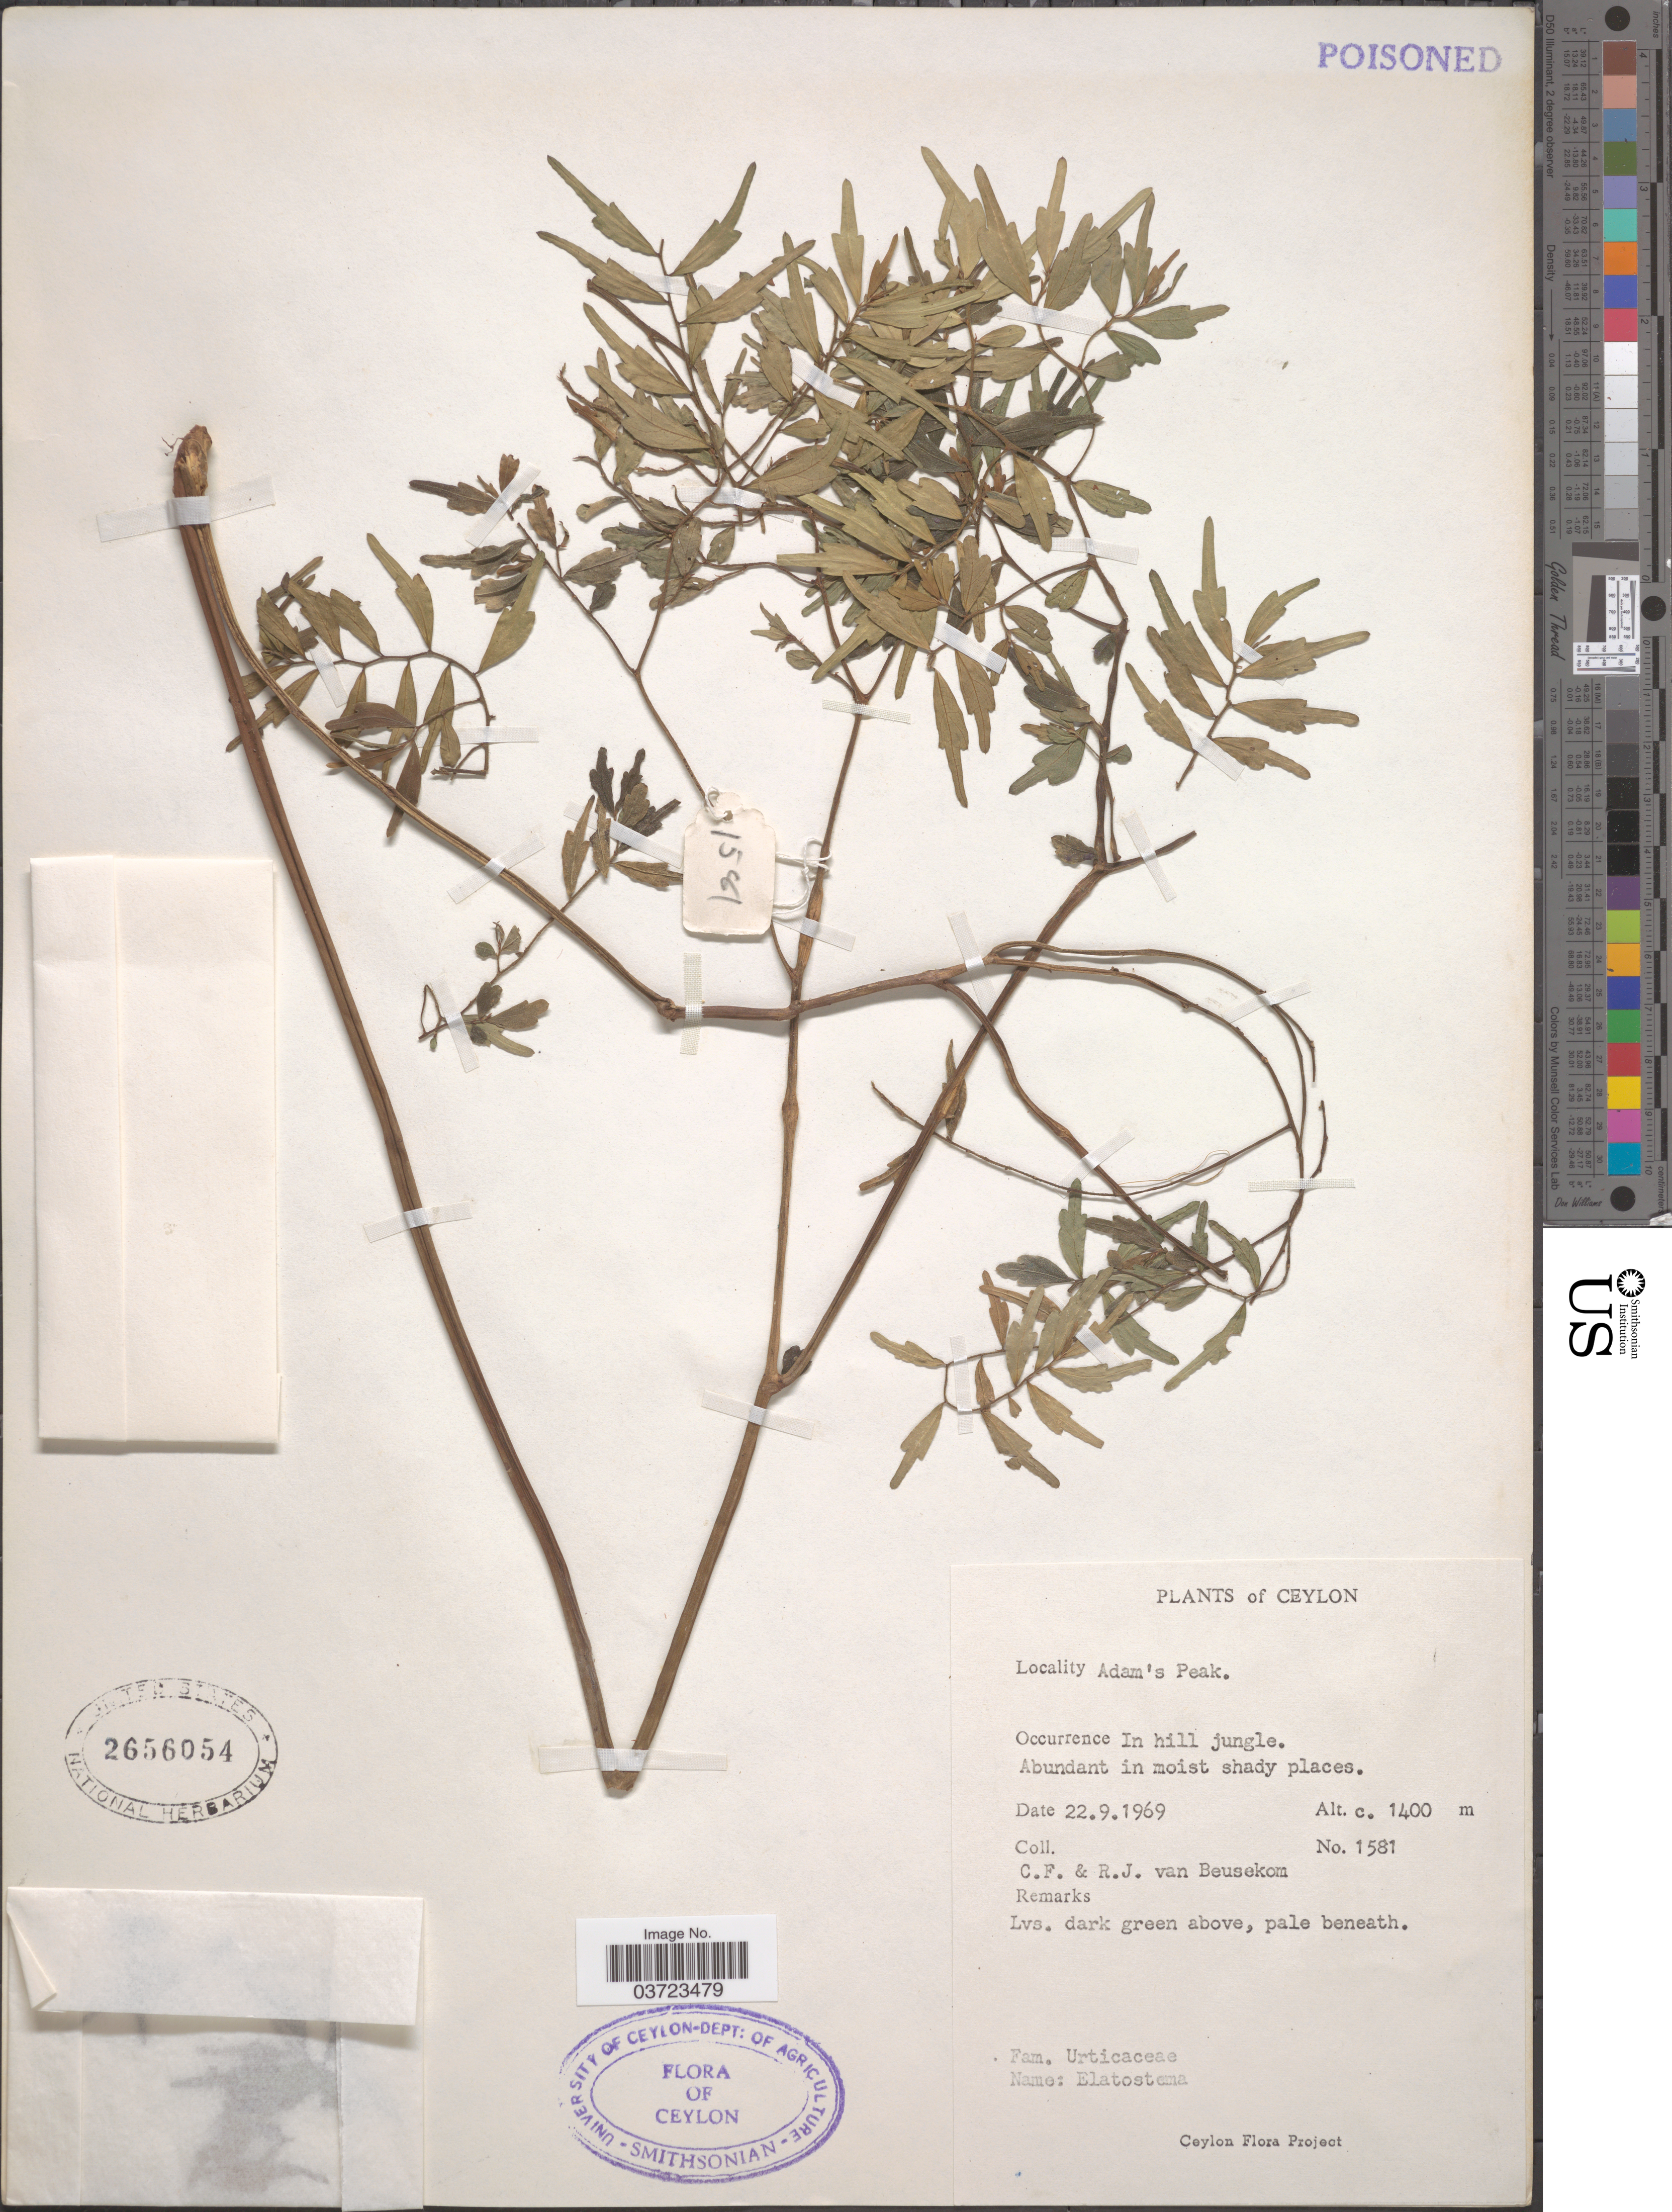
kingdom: Plantae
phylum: Tracheophyta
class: Magnoliopsida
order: Rosales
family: Urticaceae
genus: Elatostema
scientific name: Elatostema sp.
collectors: C. F. Beusekom & R. van Beusecom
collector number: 1581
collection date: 1969-09-22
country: Sri Lanka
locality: Ceylon. Adam's Peak. In hill jungle.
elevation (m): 1400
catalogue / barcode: US 2656054